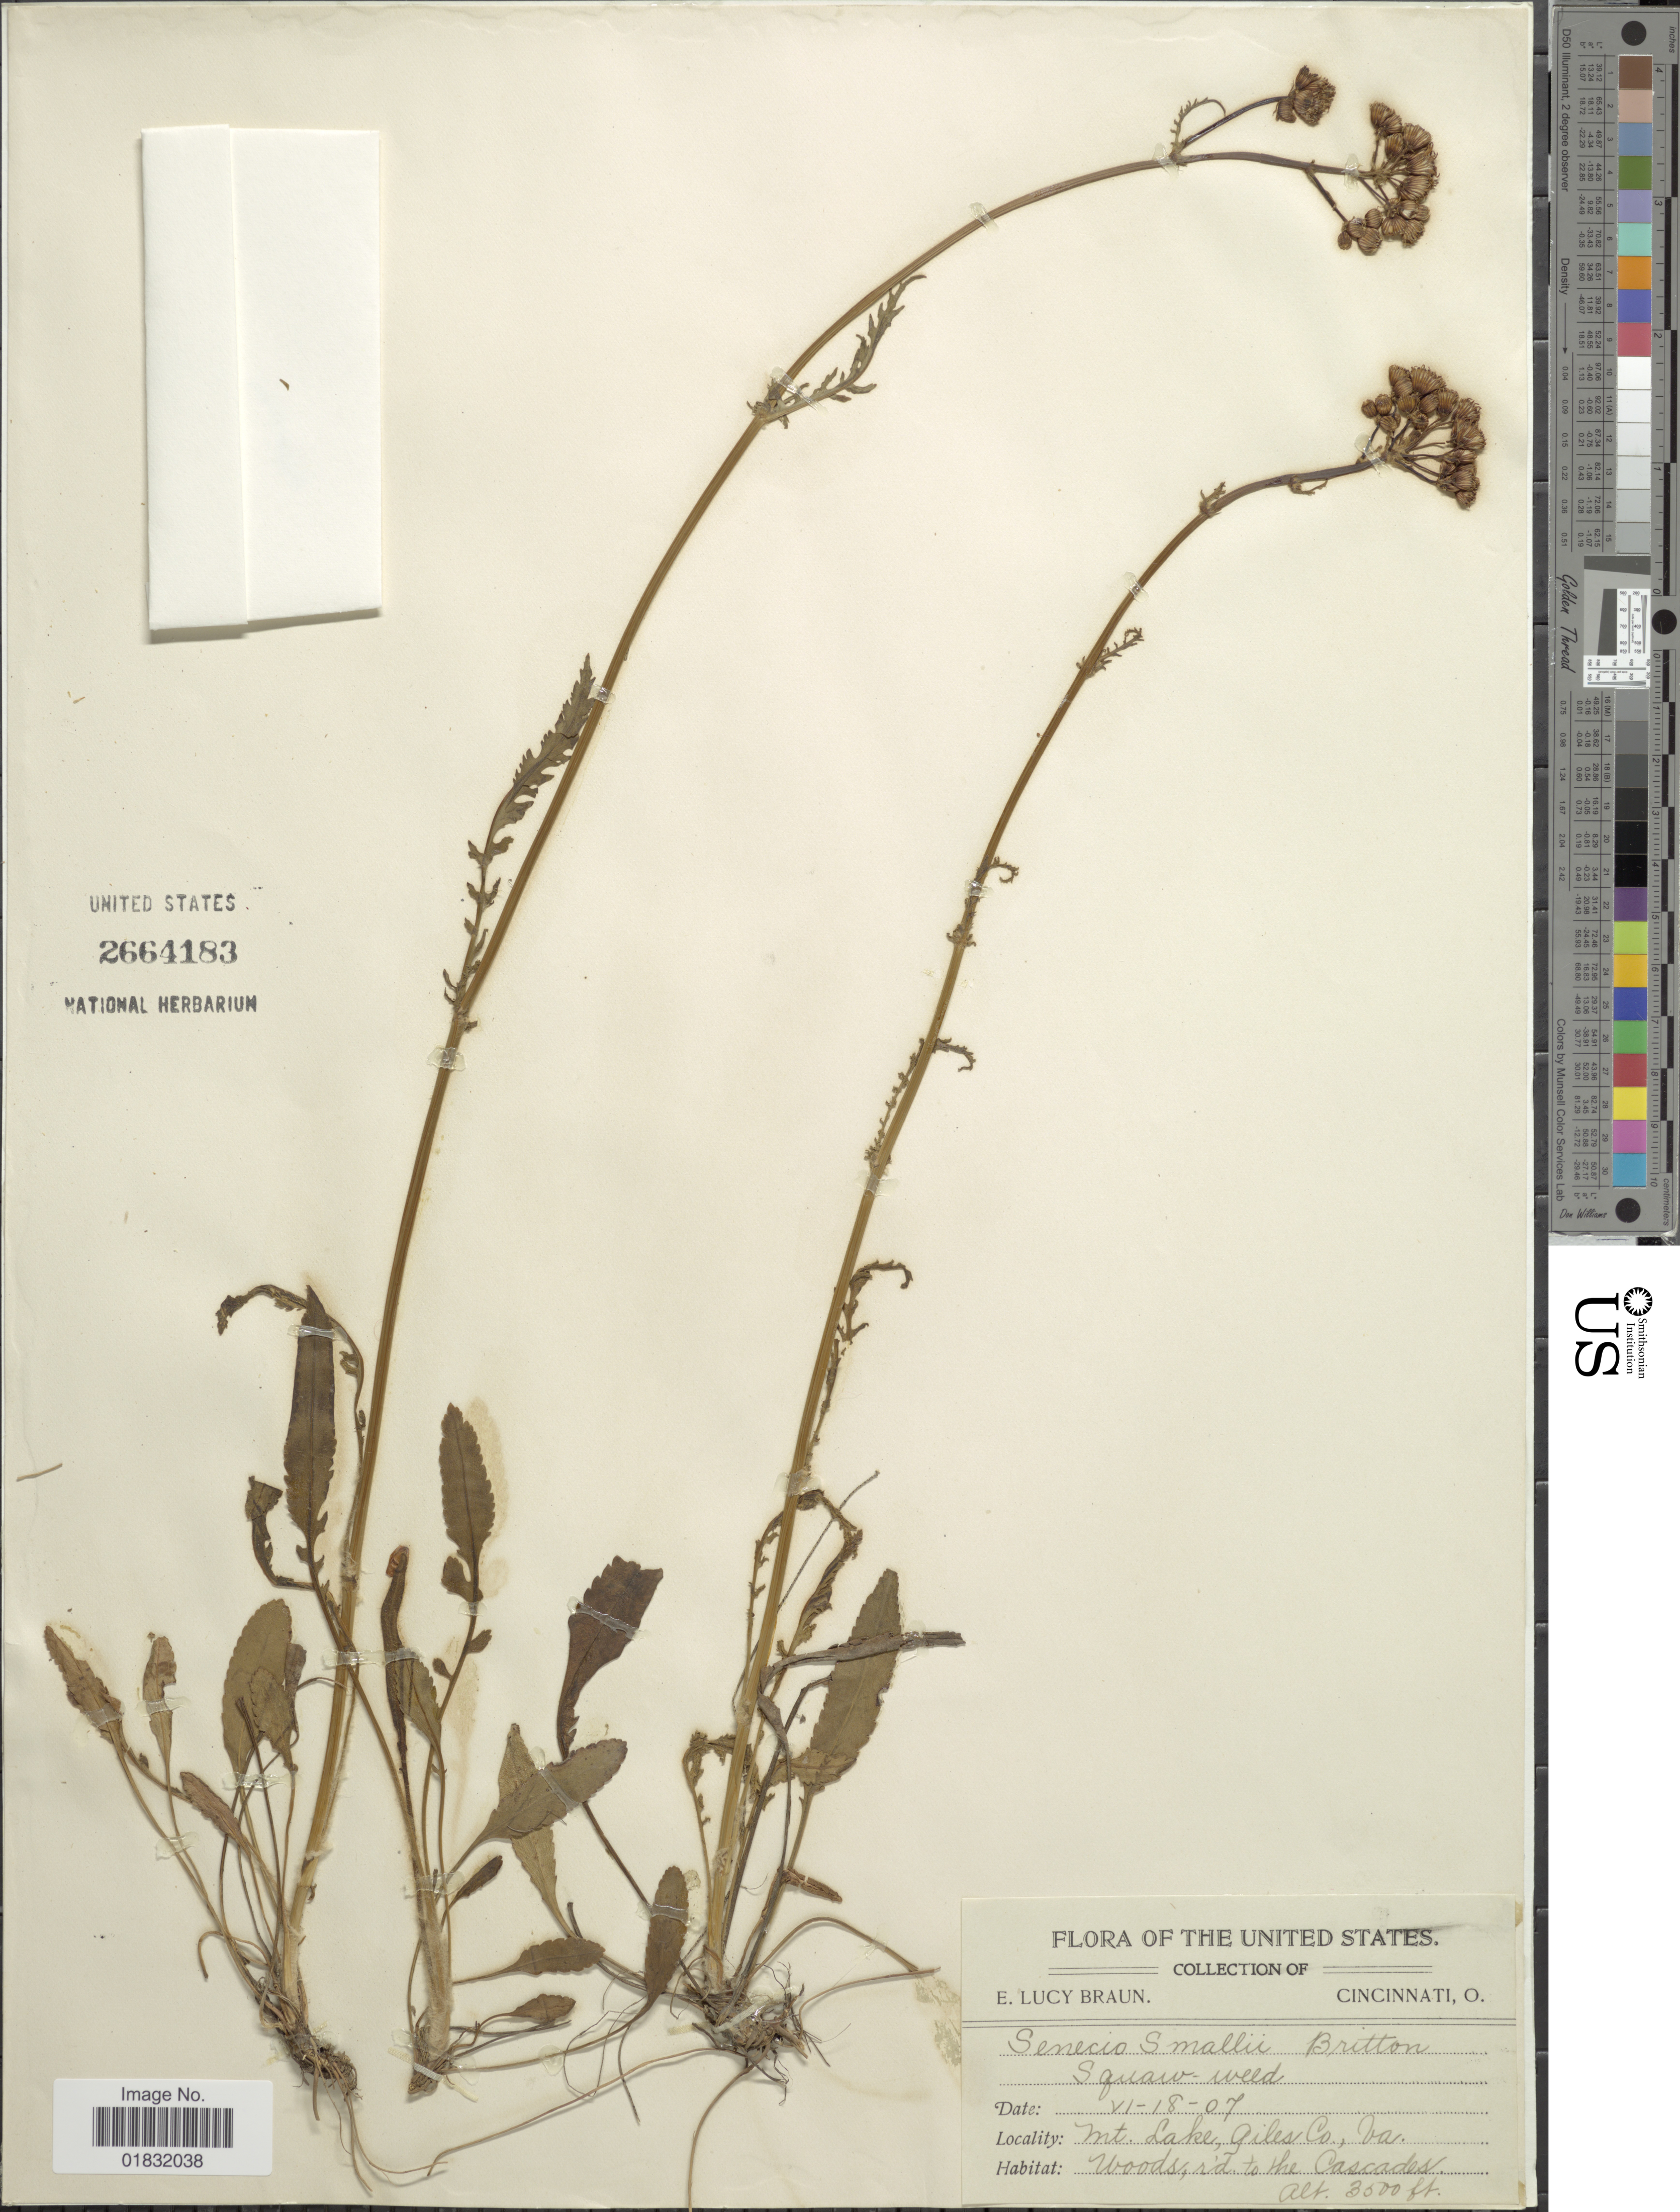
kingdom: Plantae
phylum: Tracheophyta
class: Magnoliopsida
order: Asterales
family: Asteraceae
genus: Packera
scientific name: Packera smallii Britton comb ined.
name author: Britton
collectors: E. L. Braun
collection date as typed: Transcribed d/m/y: 18/4/7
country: United States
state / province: Virginia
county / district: Giles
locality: Mt Lake, Giles Co., Va. Woods, rd to the Cascades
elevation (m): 1067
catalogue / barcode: US 2664183